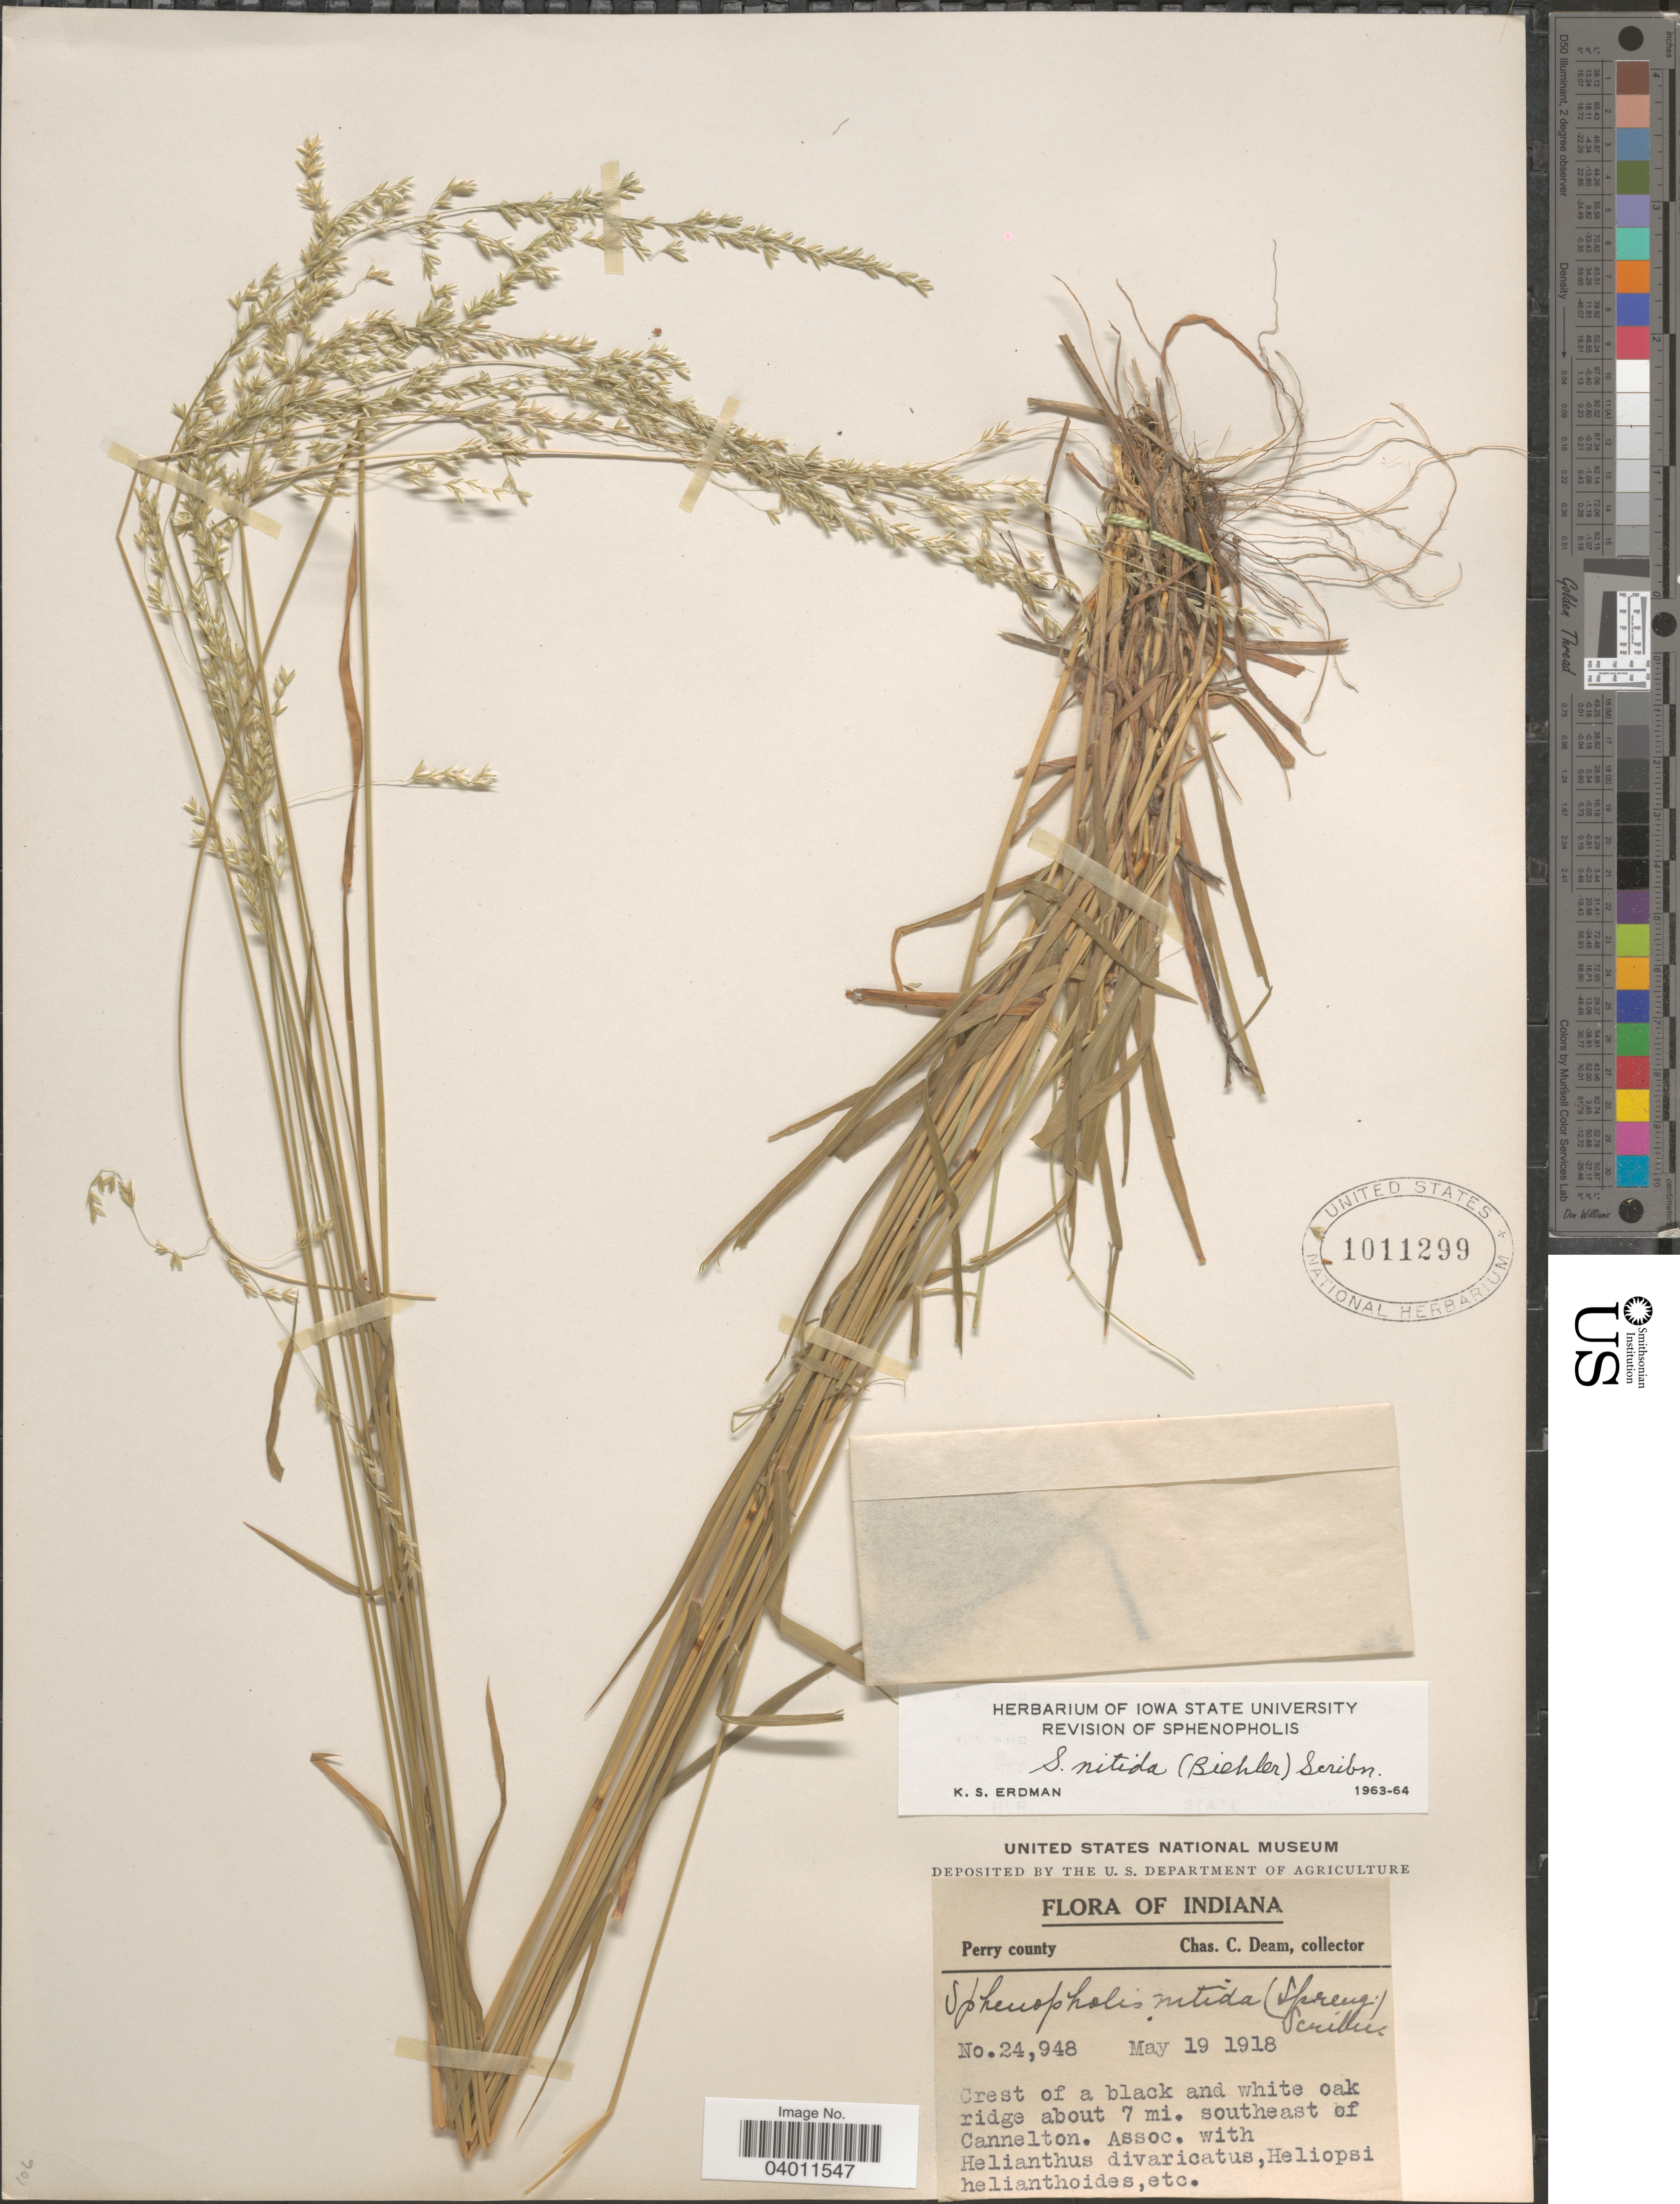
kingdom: Plantae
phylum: Tracheophyta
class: Liliopsida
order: Poales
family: Poaceae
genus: Sphenopholis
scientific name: Sphenopholis nitida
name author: (Biehler) Scribn.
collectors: C. C. Deam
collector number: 24948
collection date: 1918-05-19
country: United States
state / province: Indiana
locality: Perry county. Crest of a black and white oak ridge about 7 mi. southeast of Cannelton.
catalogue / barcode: US 1011299